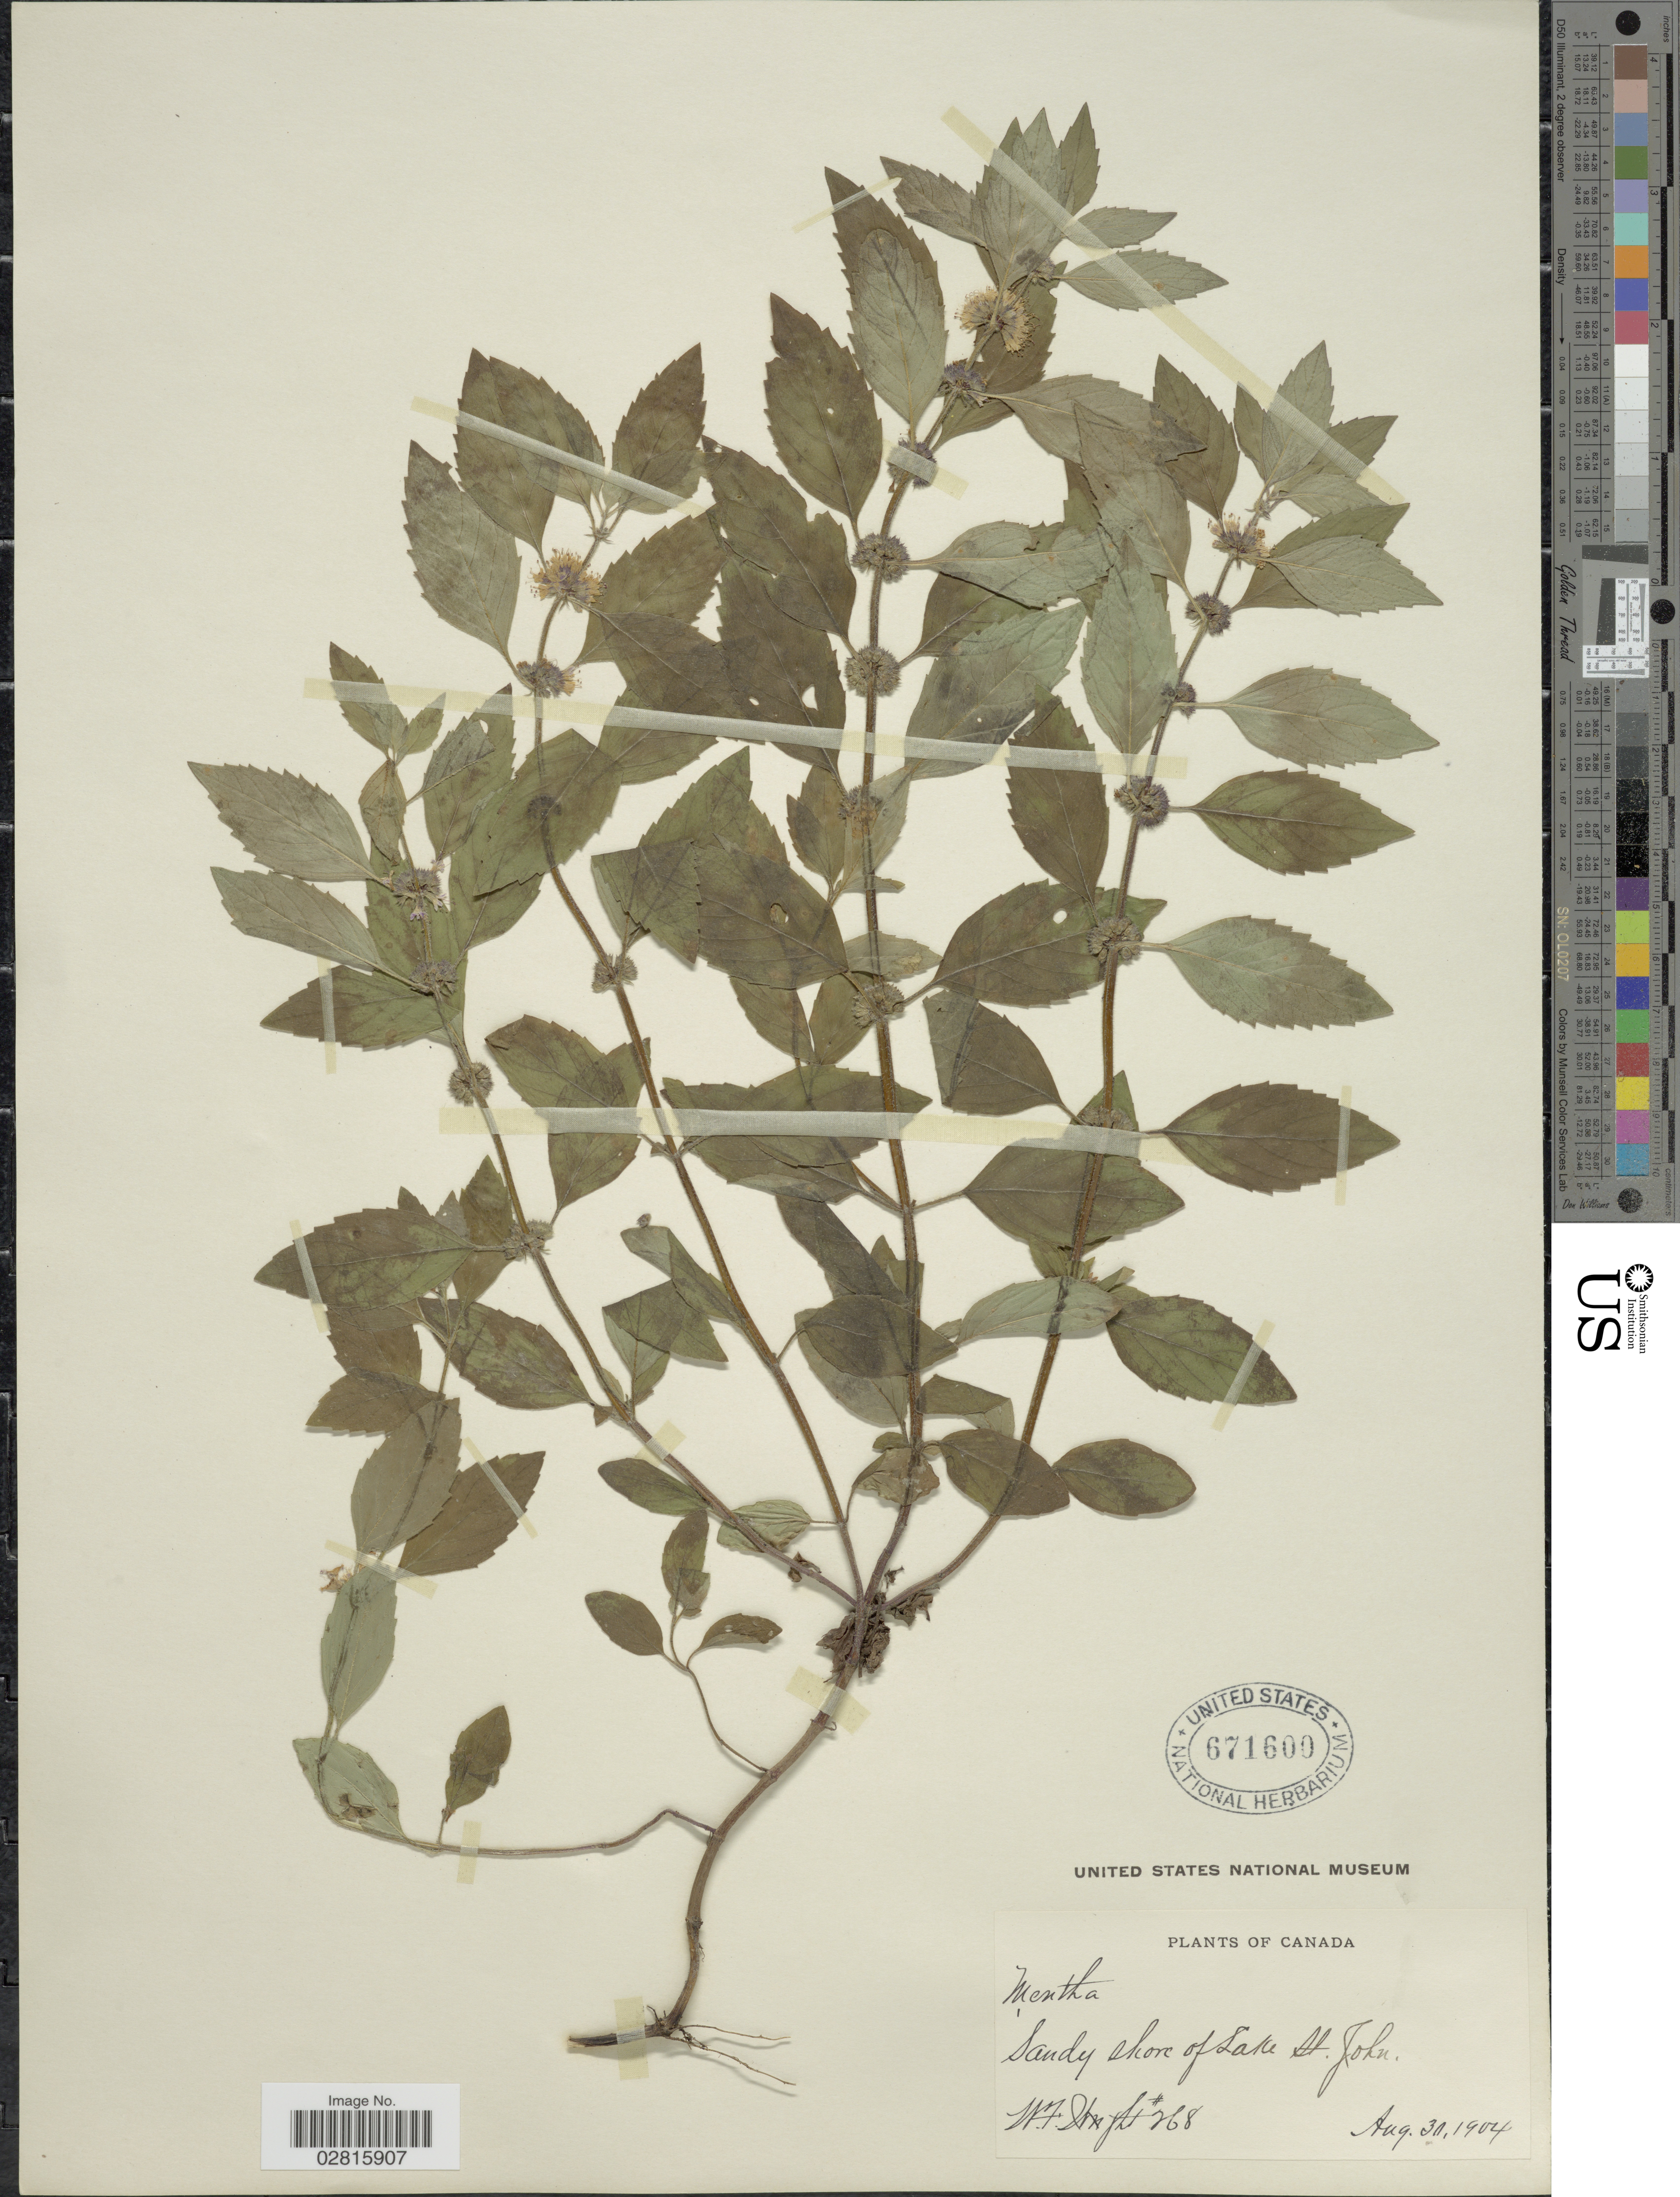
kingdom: Plantae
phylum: Tracheophyta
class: Magnoliopsida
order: Lamiales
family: Lamiaceae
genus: Mentha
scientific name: Mentha sp.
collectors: W. F. Wright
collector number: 268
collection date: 1904-08-30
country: Canada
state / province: Quebec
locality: Sandy shore of Lake St. John.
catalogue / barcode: US 671600